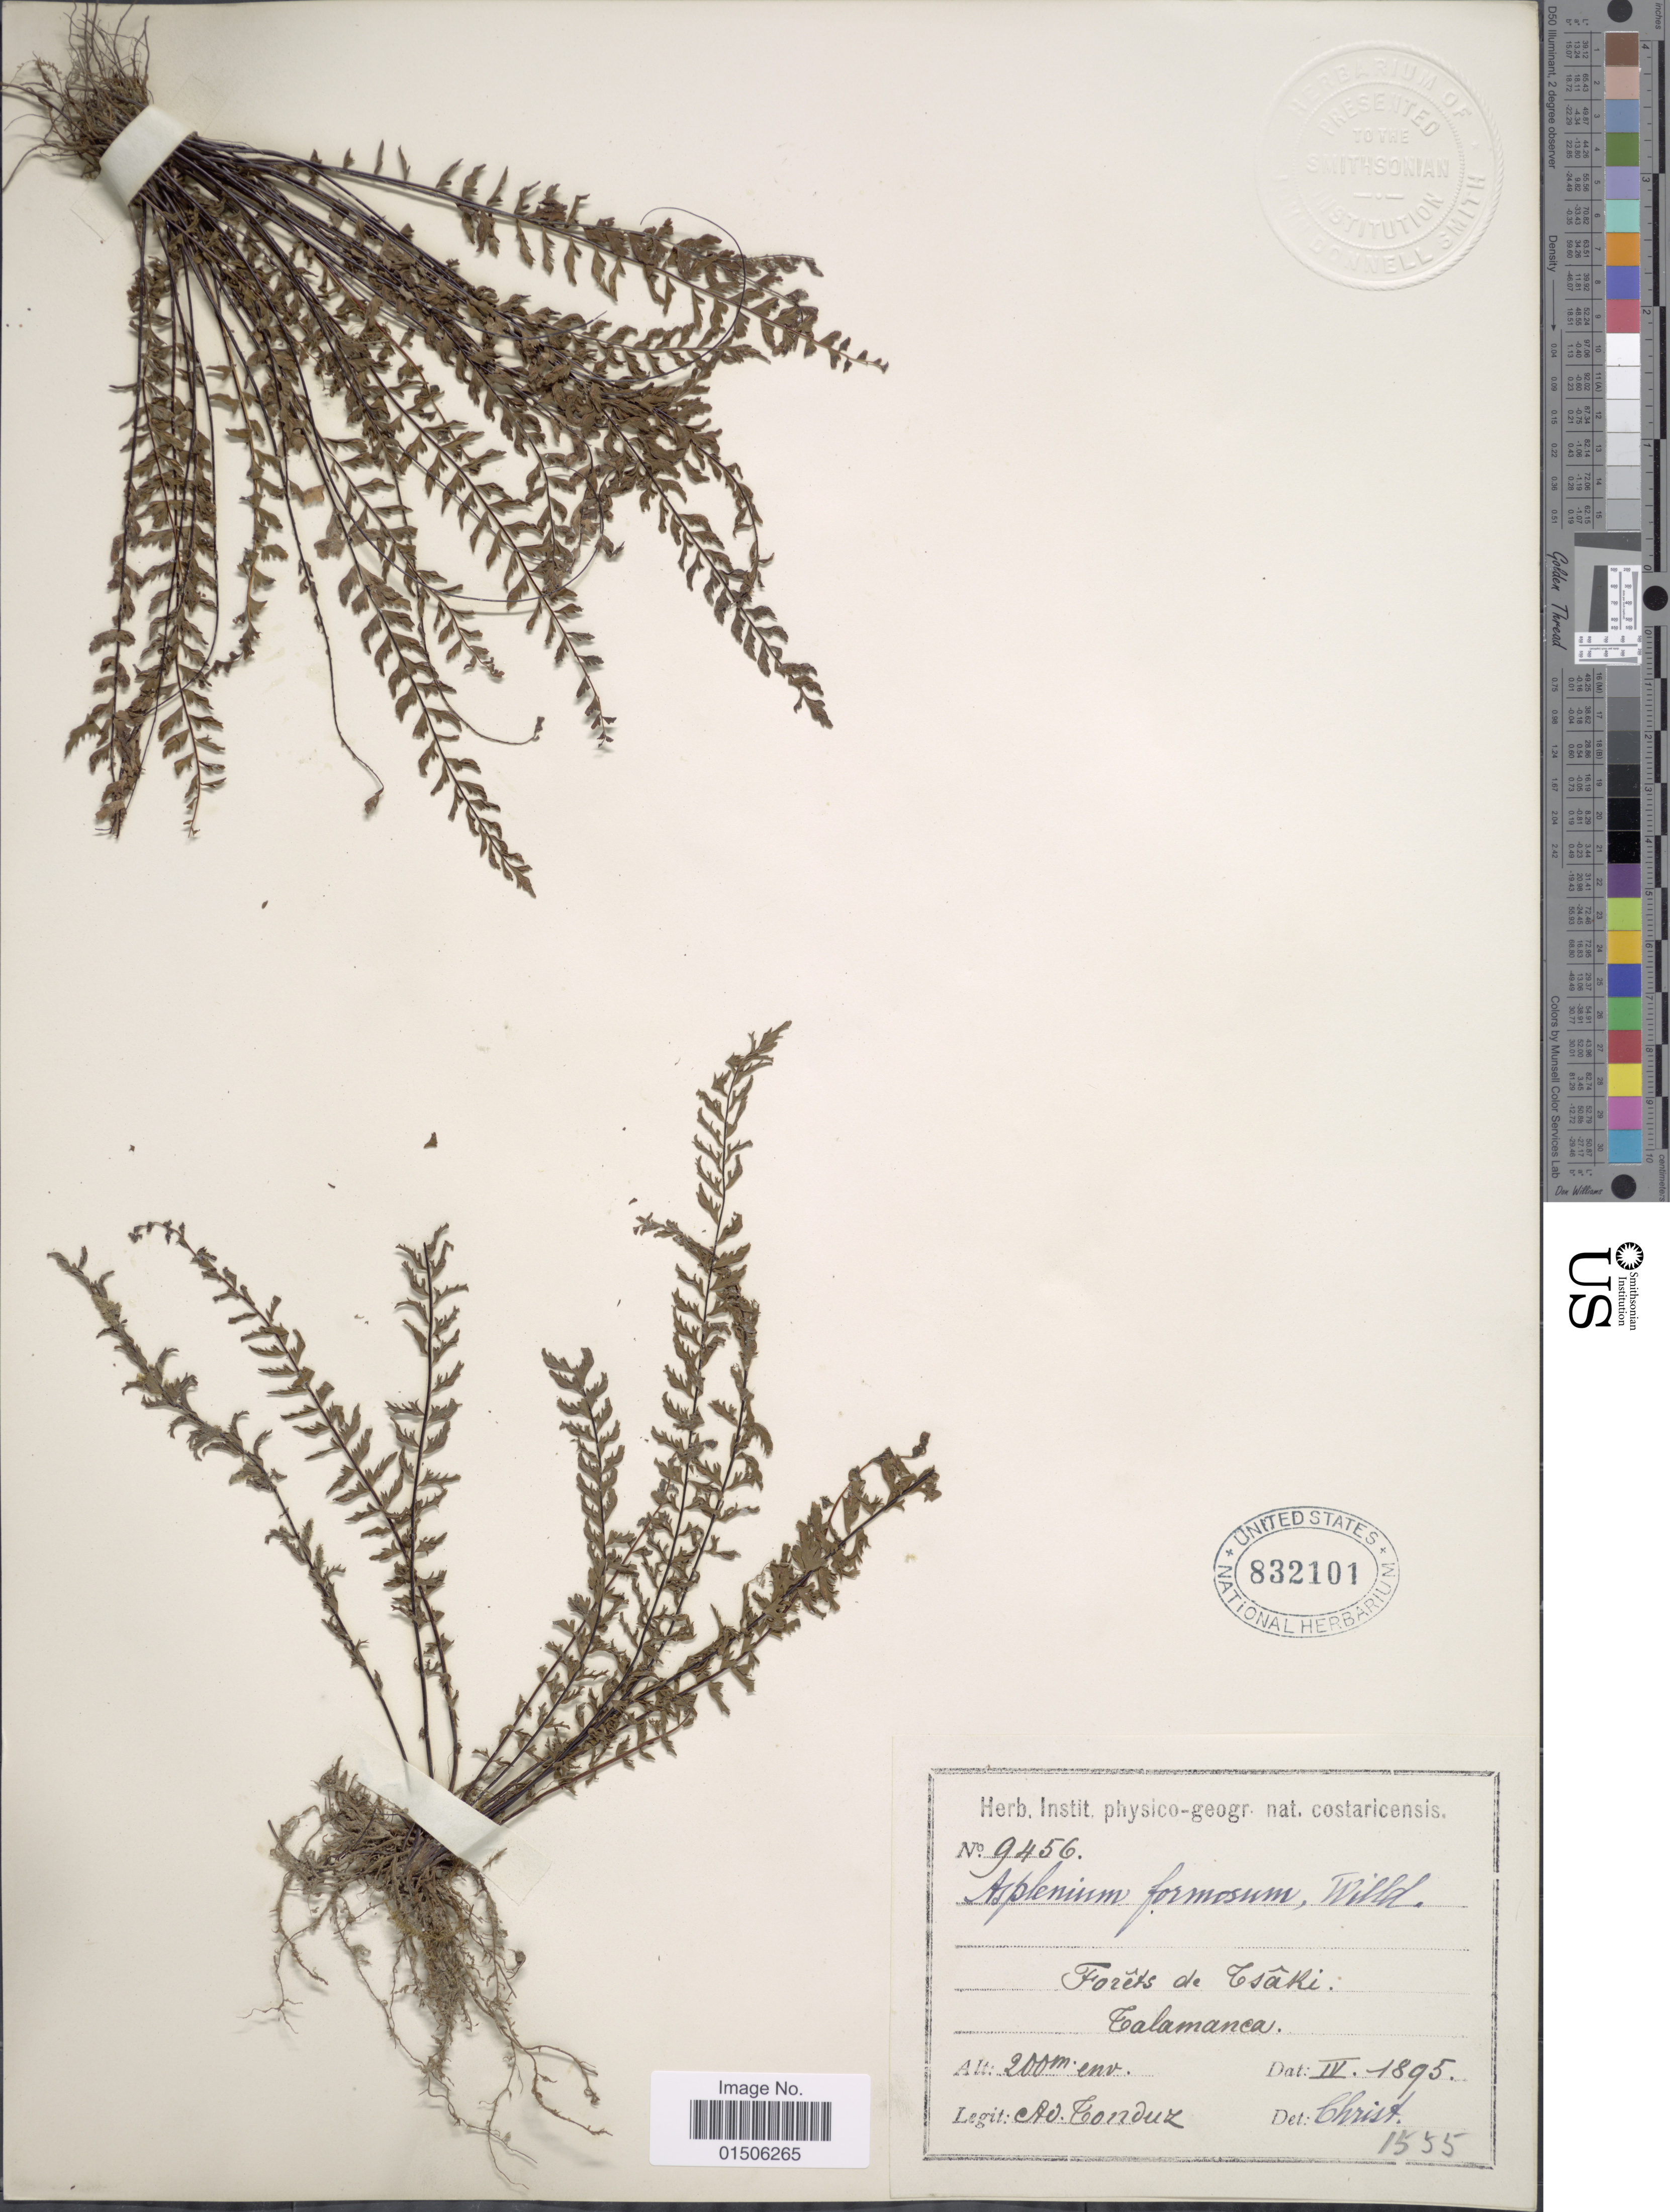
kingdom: Plantae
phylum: Tracheophyta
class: Polypodiopsida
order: Polypodiales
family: Aspleniaceae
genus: Asplenium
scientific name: Asplenium formosum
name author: Willd.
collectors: A. Tonduz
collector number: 9456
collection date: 1895-04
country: Costa Rica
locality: Forêts de Tsâki Calamanca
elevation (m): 200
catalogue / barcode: US 832101